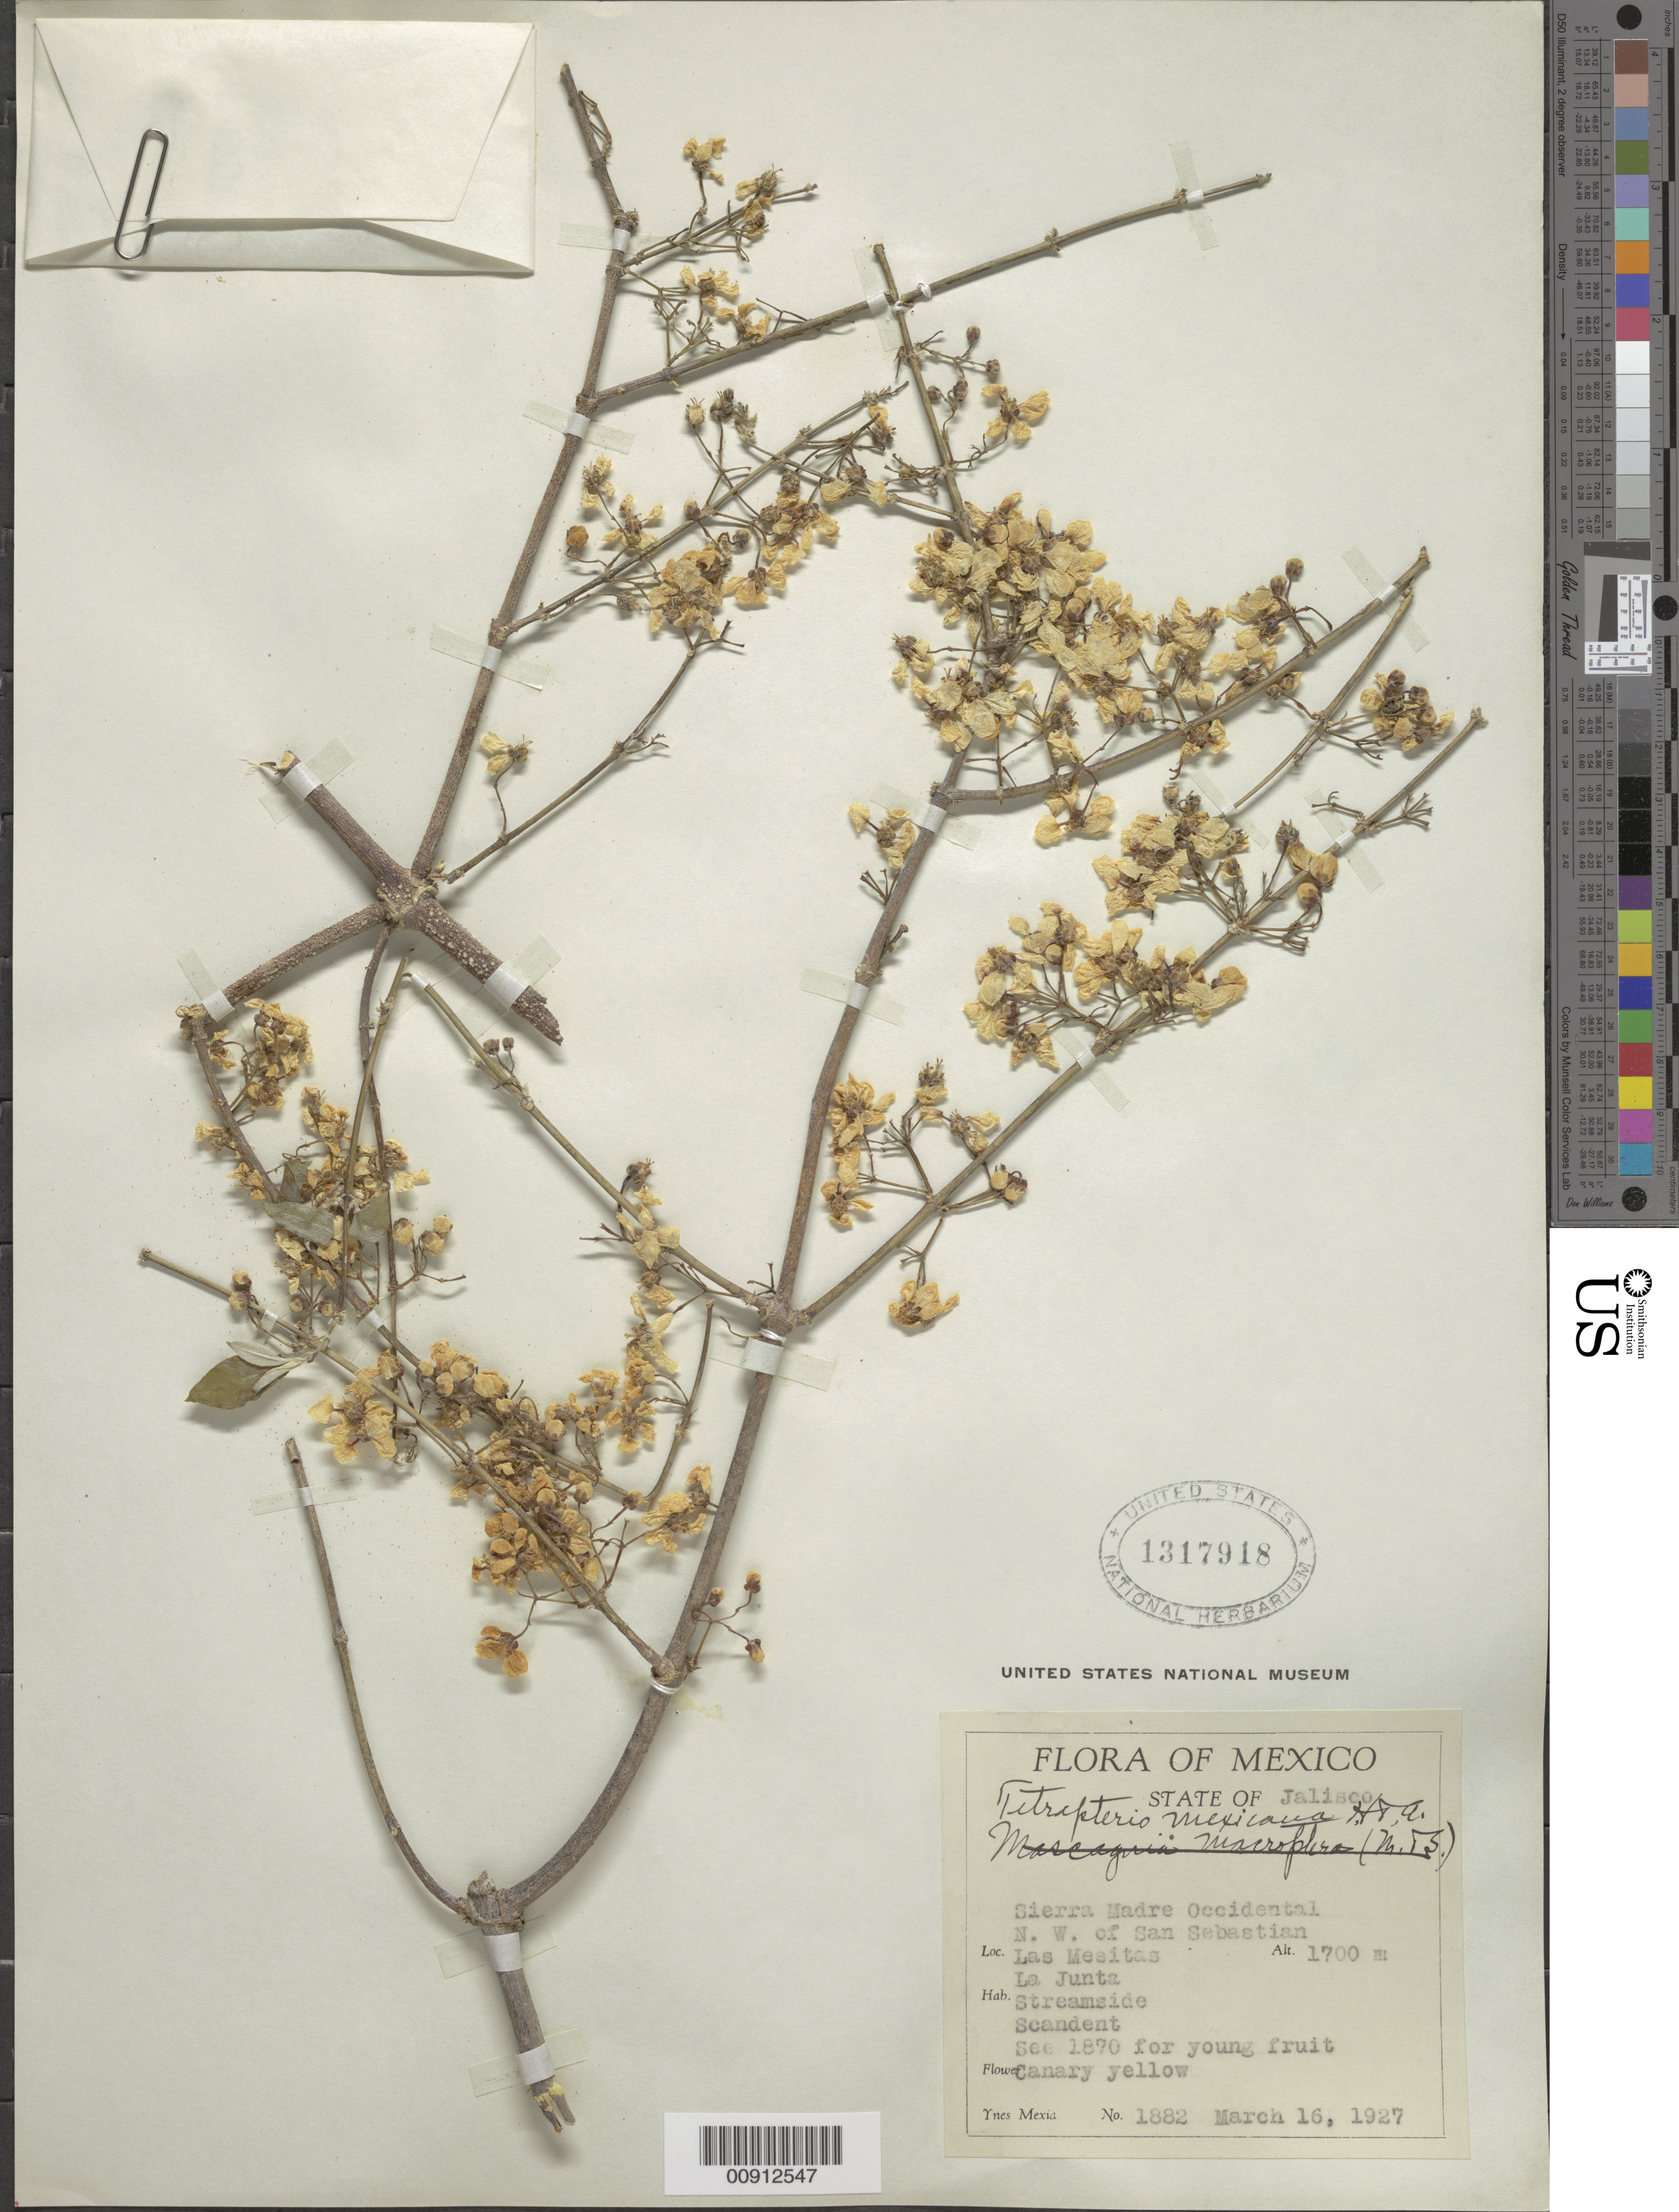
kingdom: Plantae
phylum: Tracheophyta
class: Magnoliopsida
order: Malpighiales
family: Malpighiaceae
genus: Tetrapterys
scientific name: Tetrapterys mexicana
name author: Hook. & Arn.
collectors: Y. Mexia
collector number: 1882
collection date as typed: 16 Mar 1927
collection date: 1927-03-16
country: Mexico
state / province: Jalisco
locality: Las Mesitas, La Junta. State of Jalisco. Sierra Madre Occidental. N.W. of San Sebastian.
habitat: Streamside.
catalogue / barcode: US 1317918